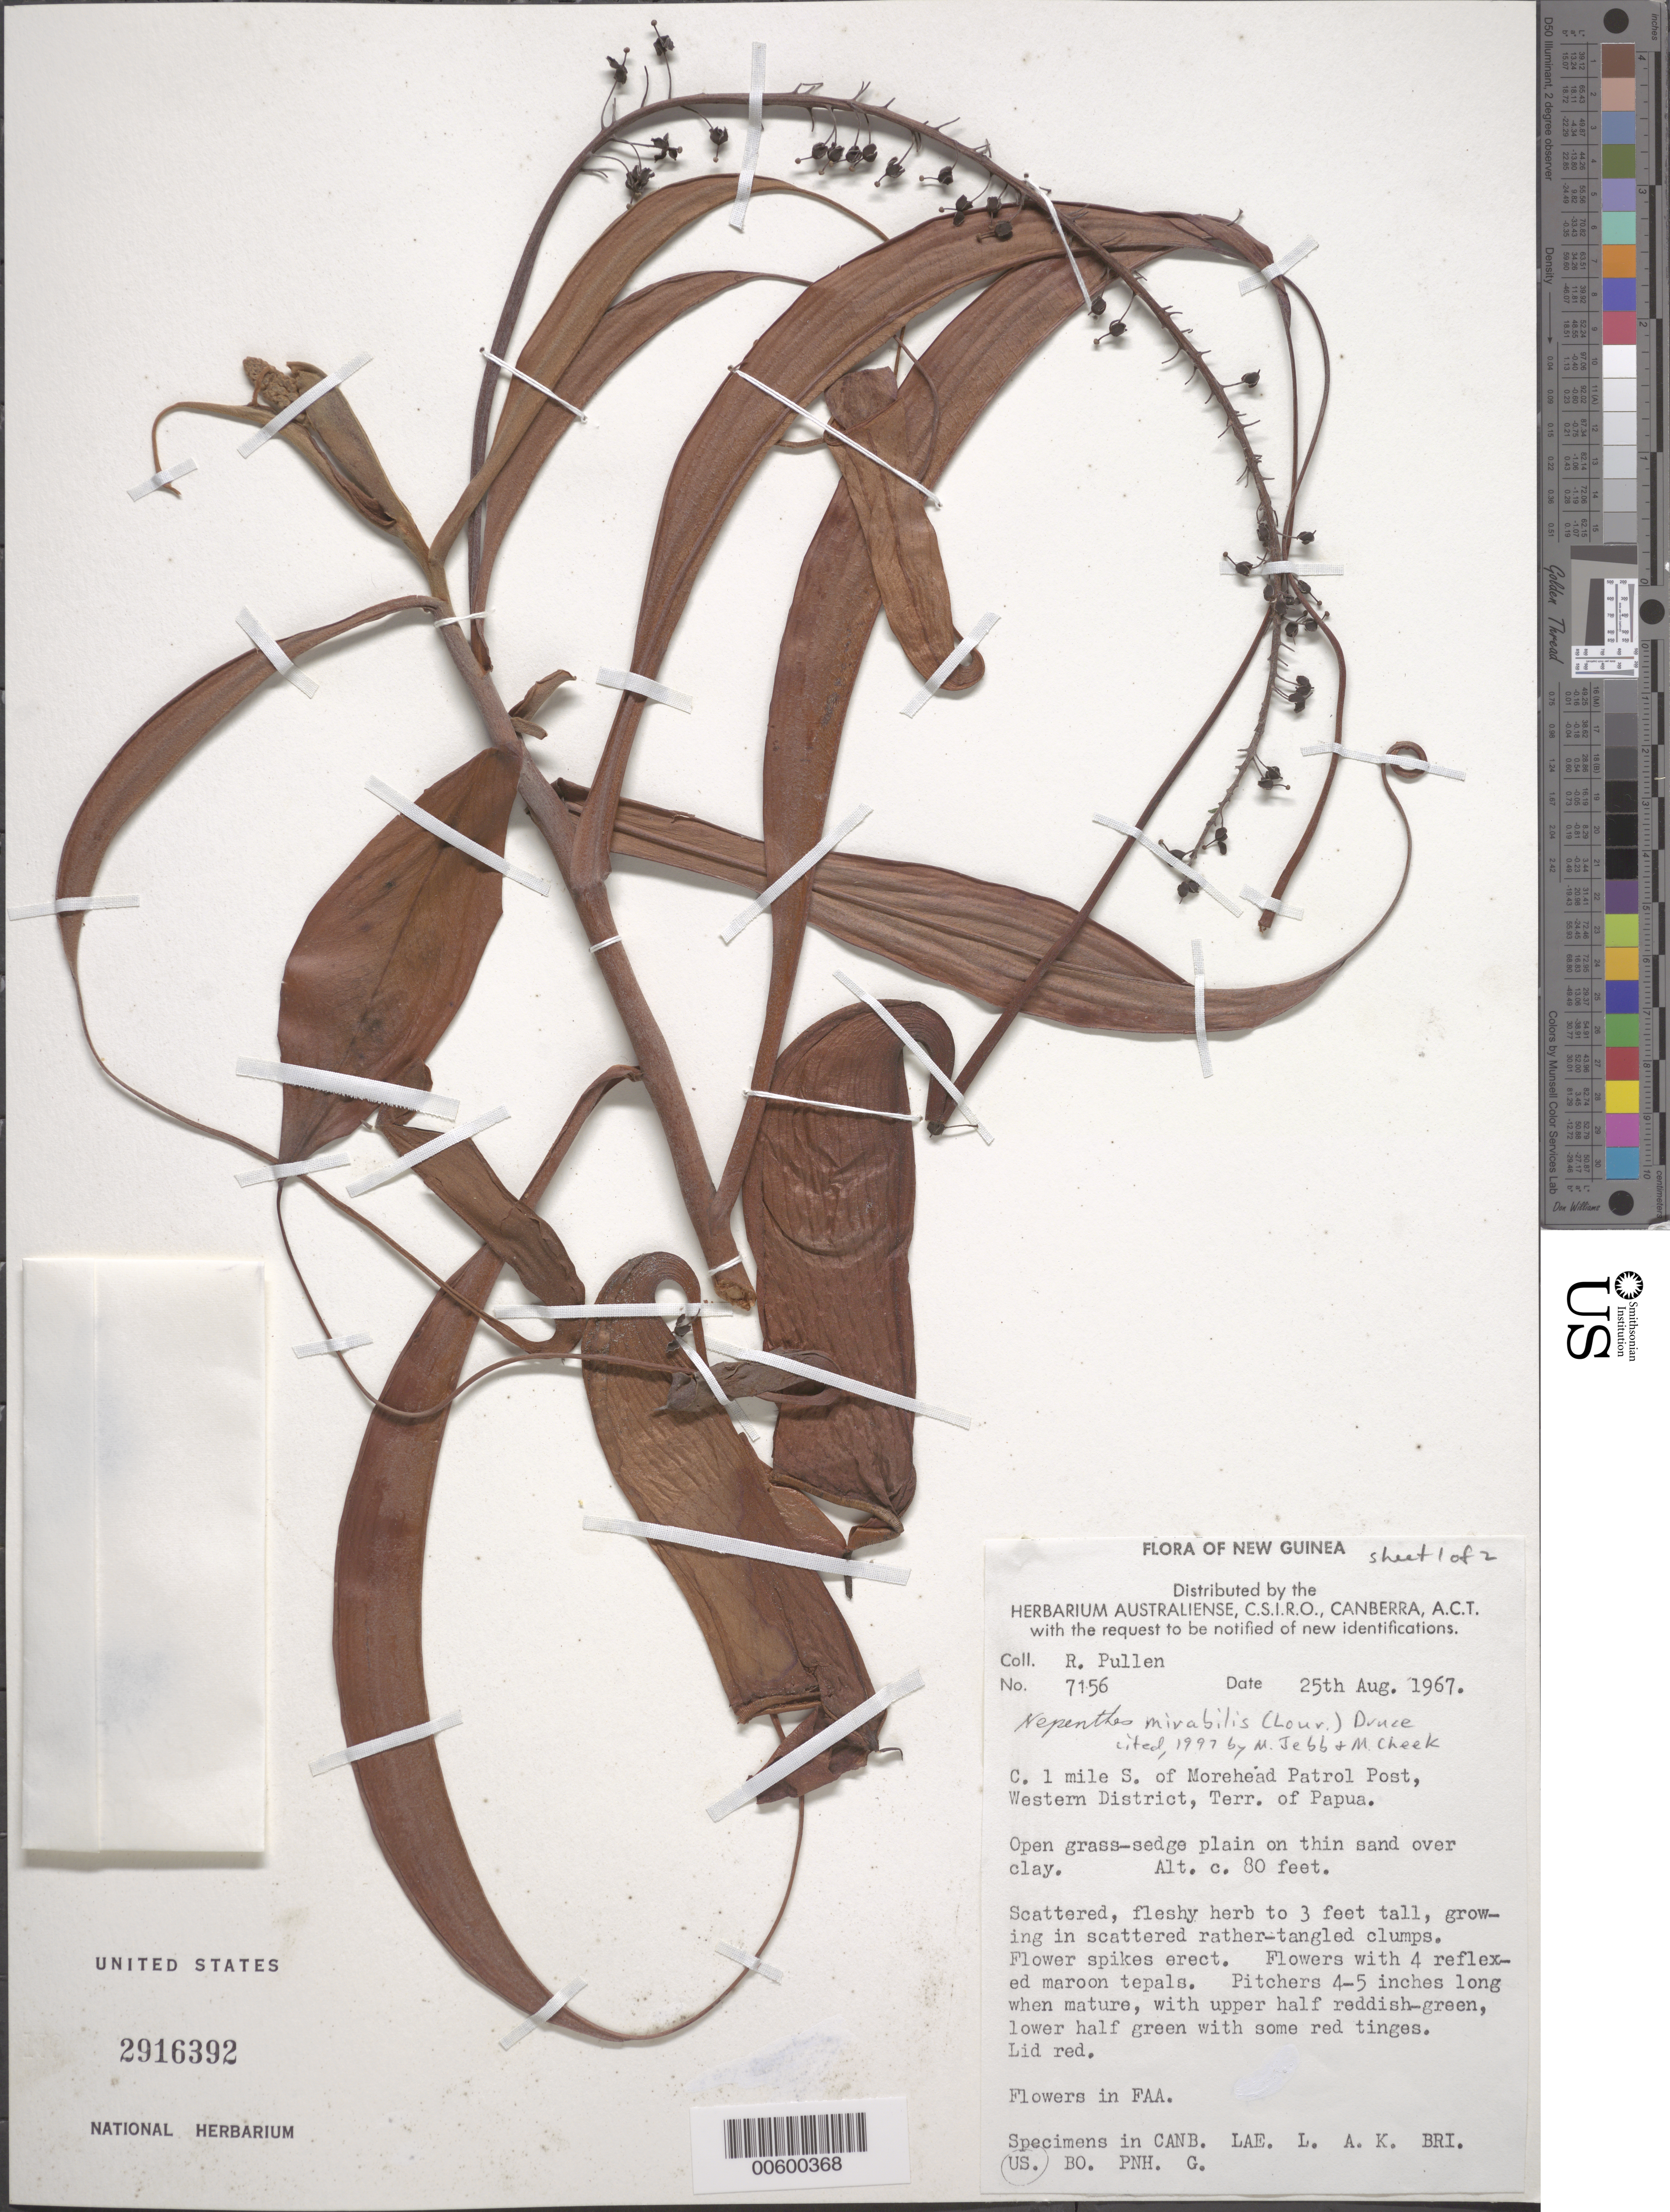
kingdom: Plantae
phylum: Tracheophyta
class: Magnoliopsida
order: Caryophyllales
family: Nepenthaceae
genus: Nepenthes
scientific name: Nepenthes mirabilis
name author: (Lour.) Druce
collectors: R. Pullen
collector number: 7156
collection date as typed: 25 Aug 1967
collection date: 1967-08-25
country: Papua New Guinea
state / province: Western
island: New Guinea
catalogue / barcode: US 2916392